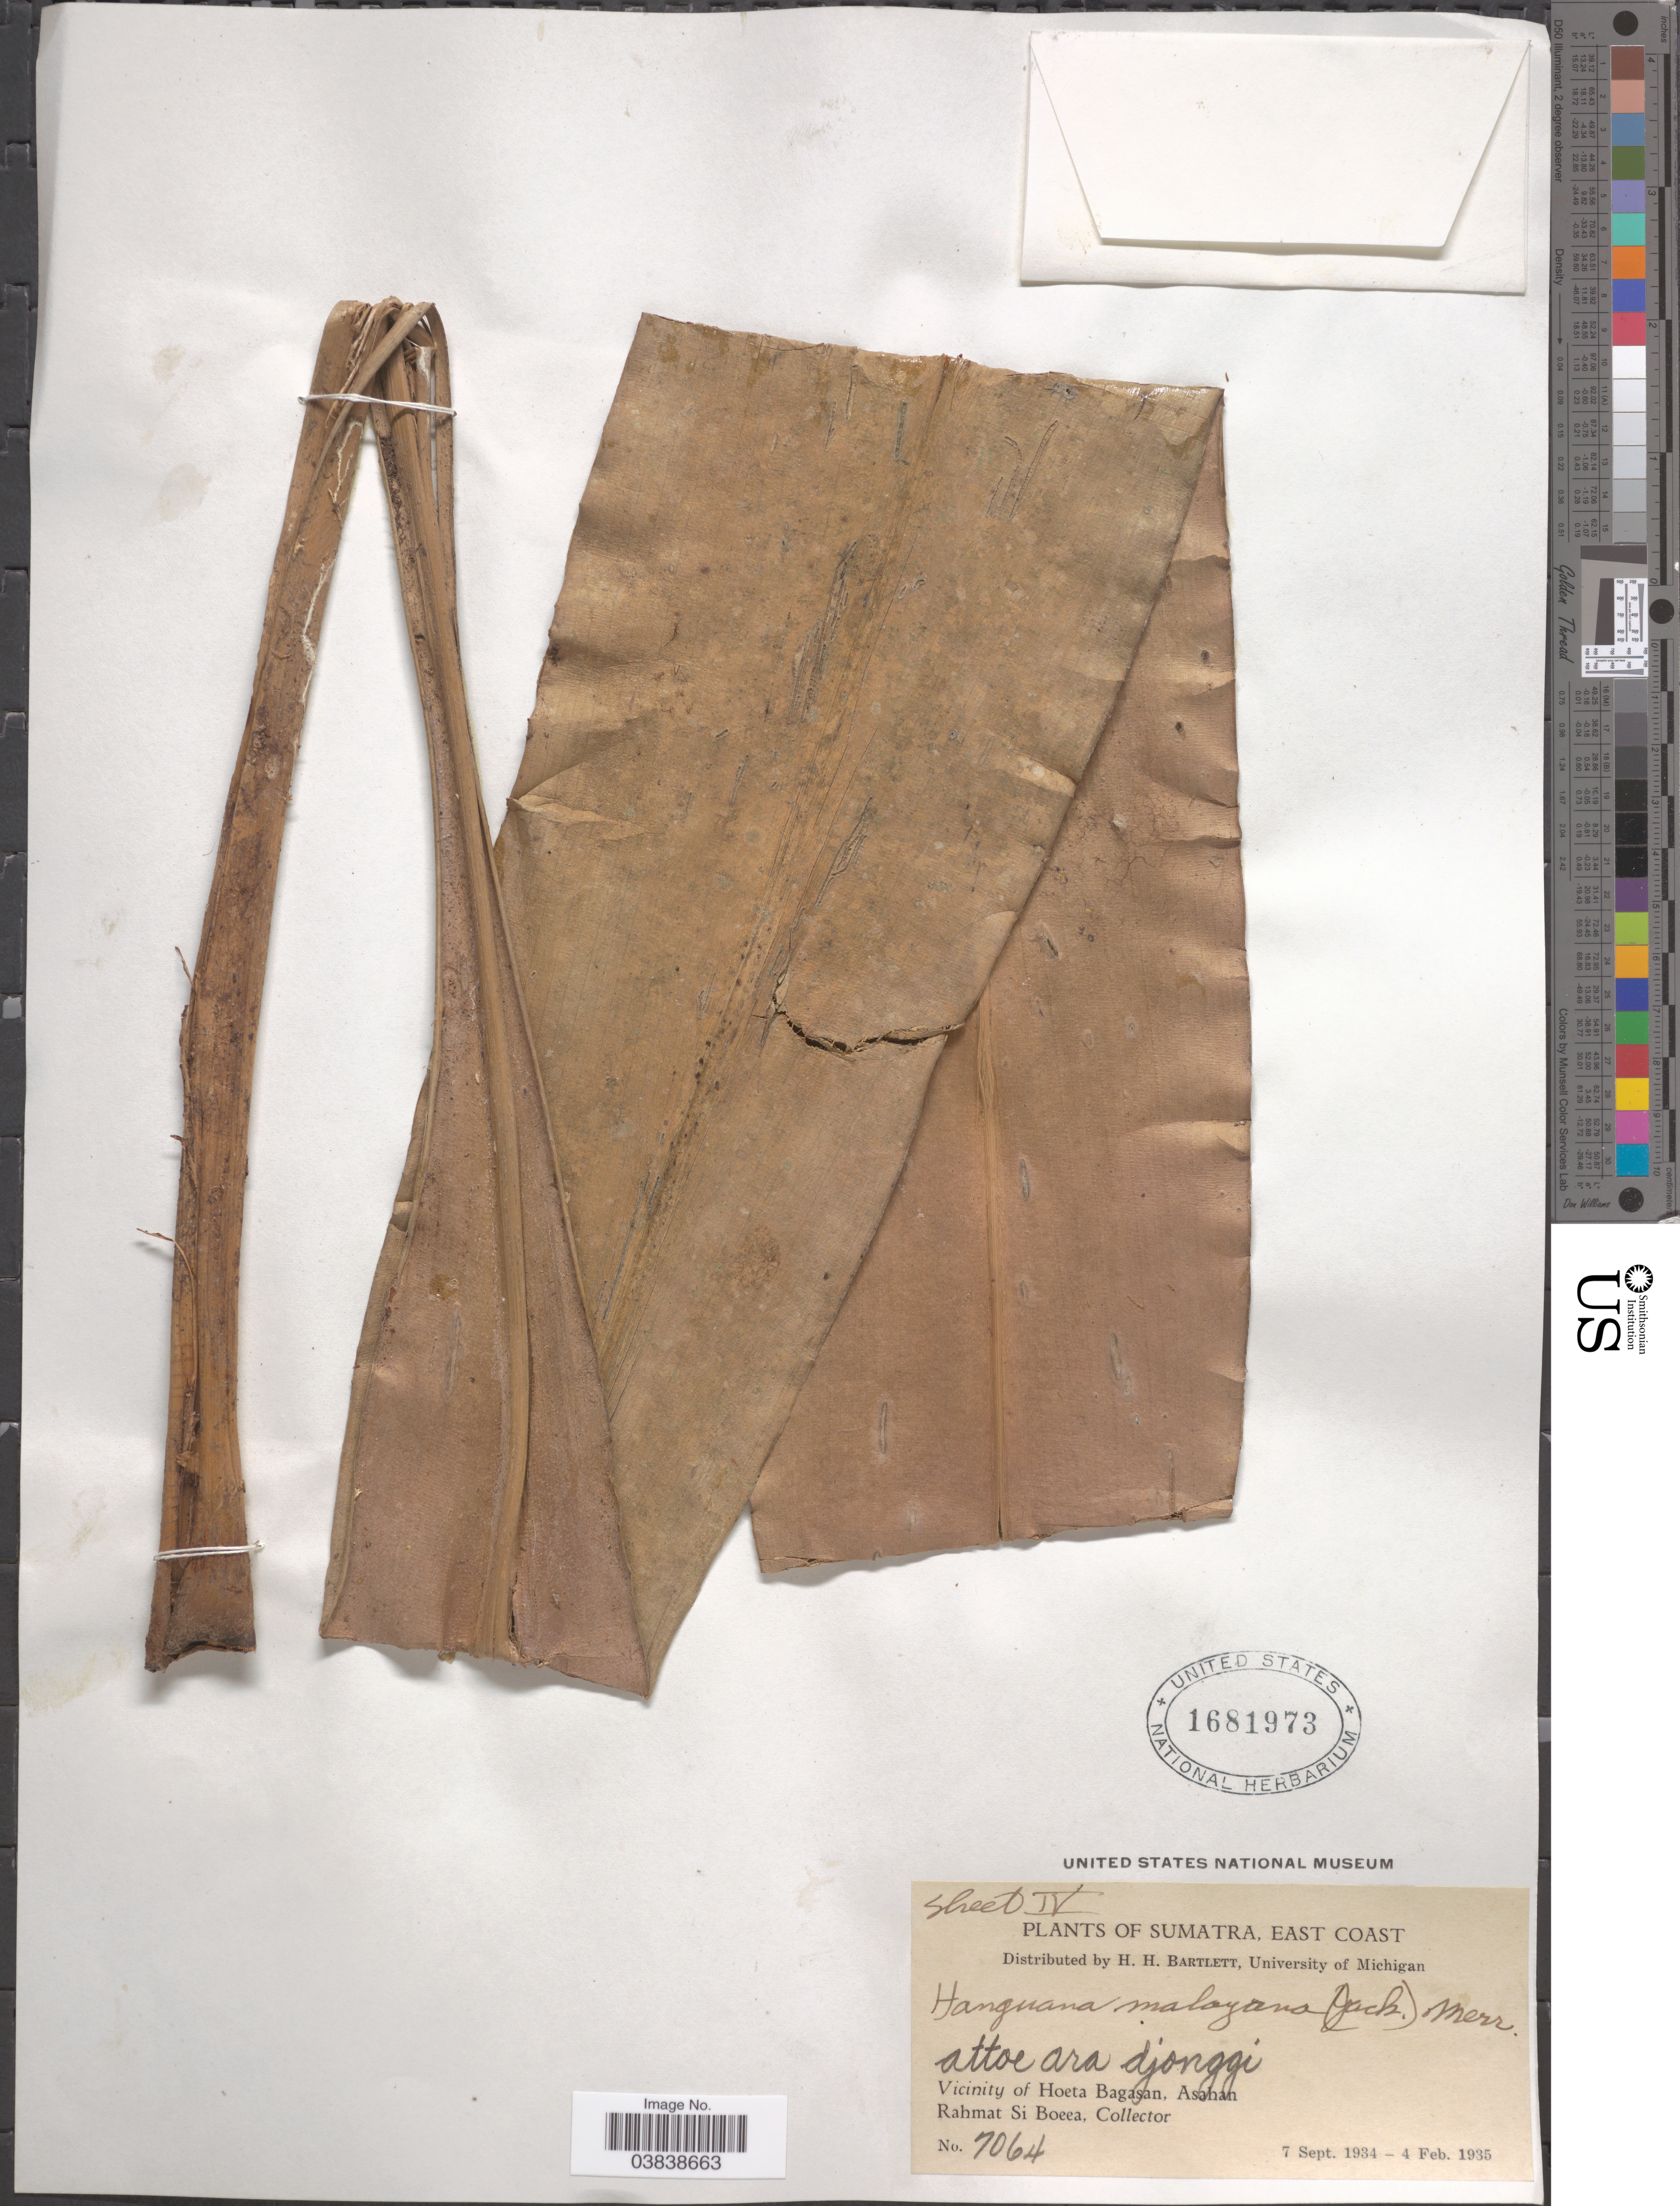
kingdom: Plantae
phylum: Tracheophyta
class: Liliopsida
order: Commelinales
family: Hanguanaceae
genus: Hanguana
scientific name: Hanguana malayana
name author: (Jack) Merr.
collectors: Rahmat Si Boeea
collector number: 7064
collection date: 1934-09-07/1935-02-04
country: Indonesia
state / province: Sumatra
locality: East Coast. Attoe ara djonggi. Vicinity of Hoeta Bagasan, Asahan.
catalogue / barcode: US 1681973